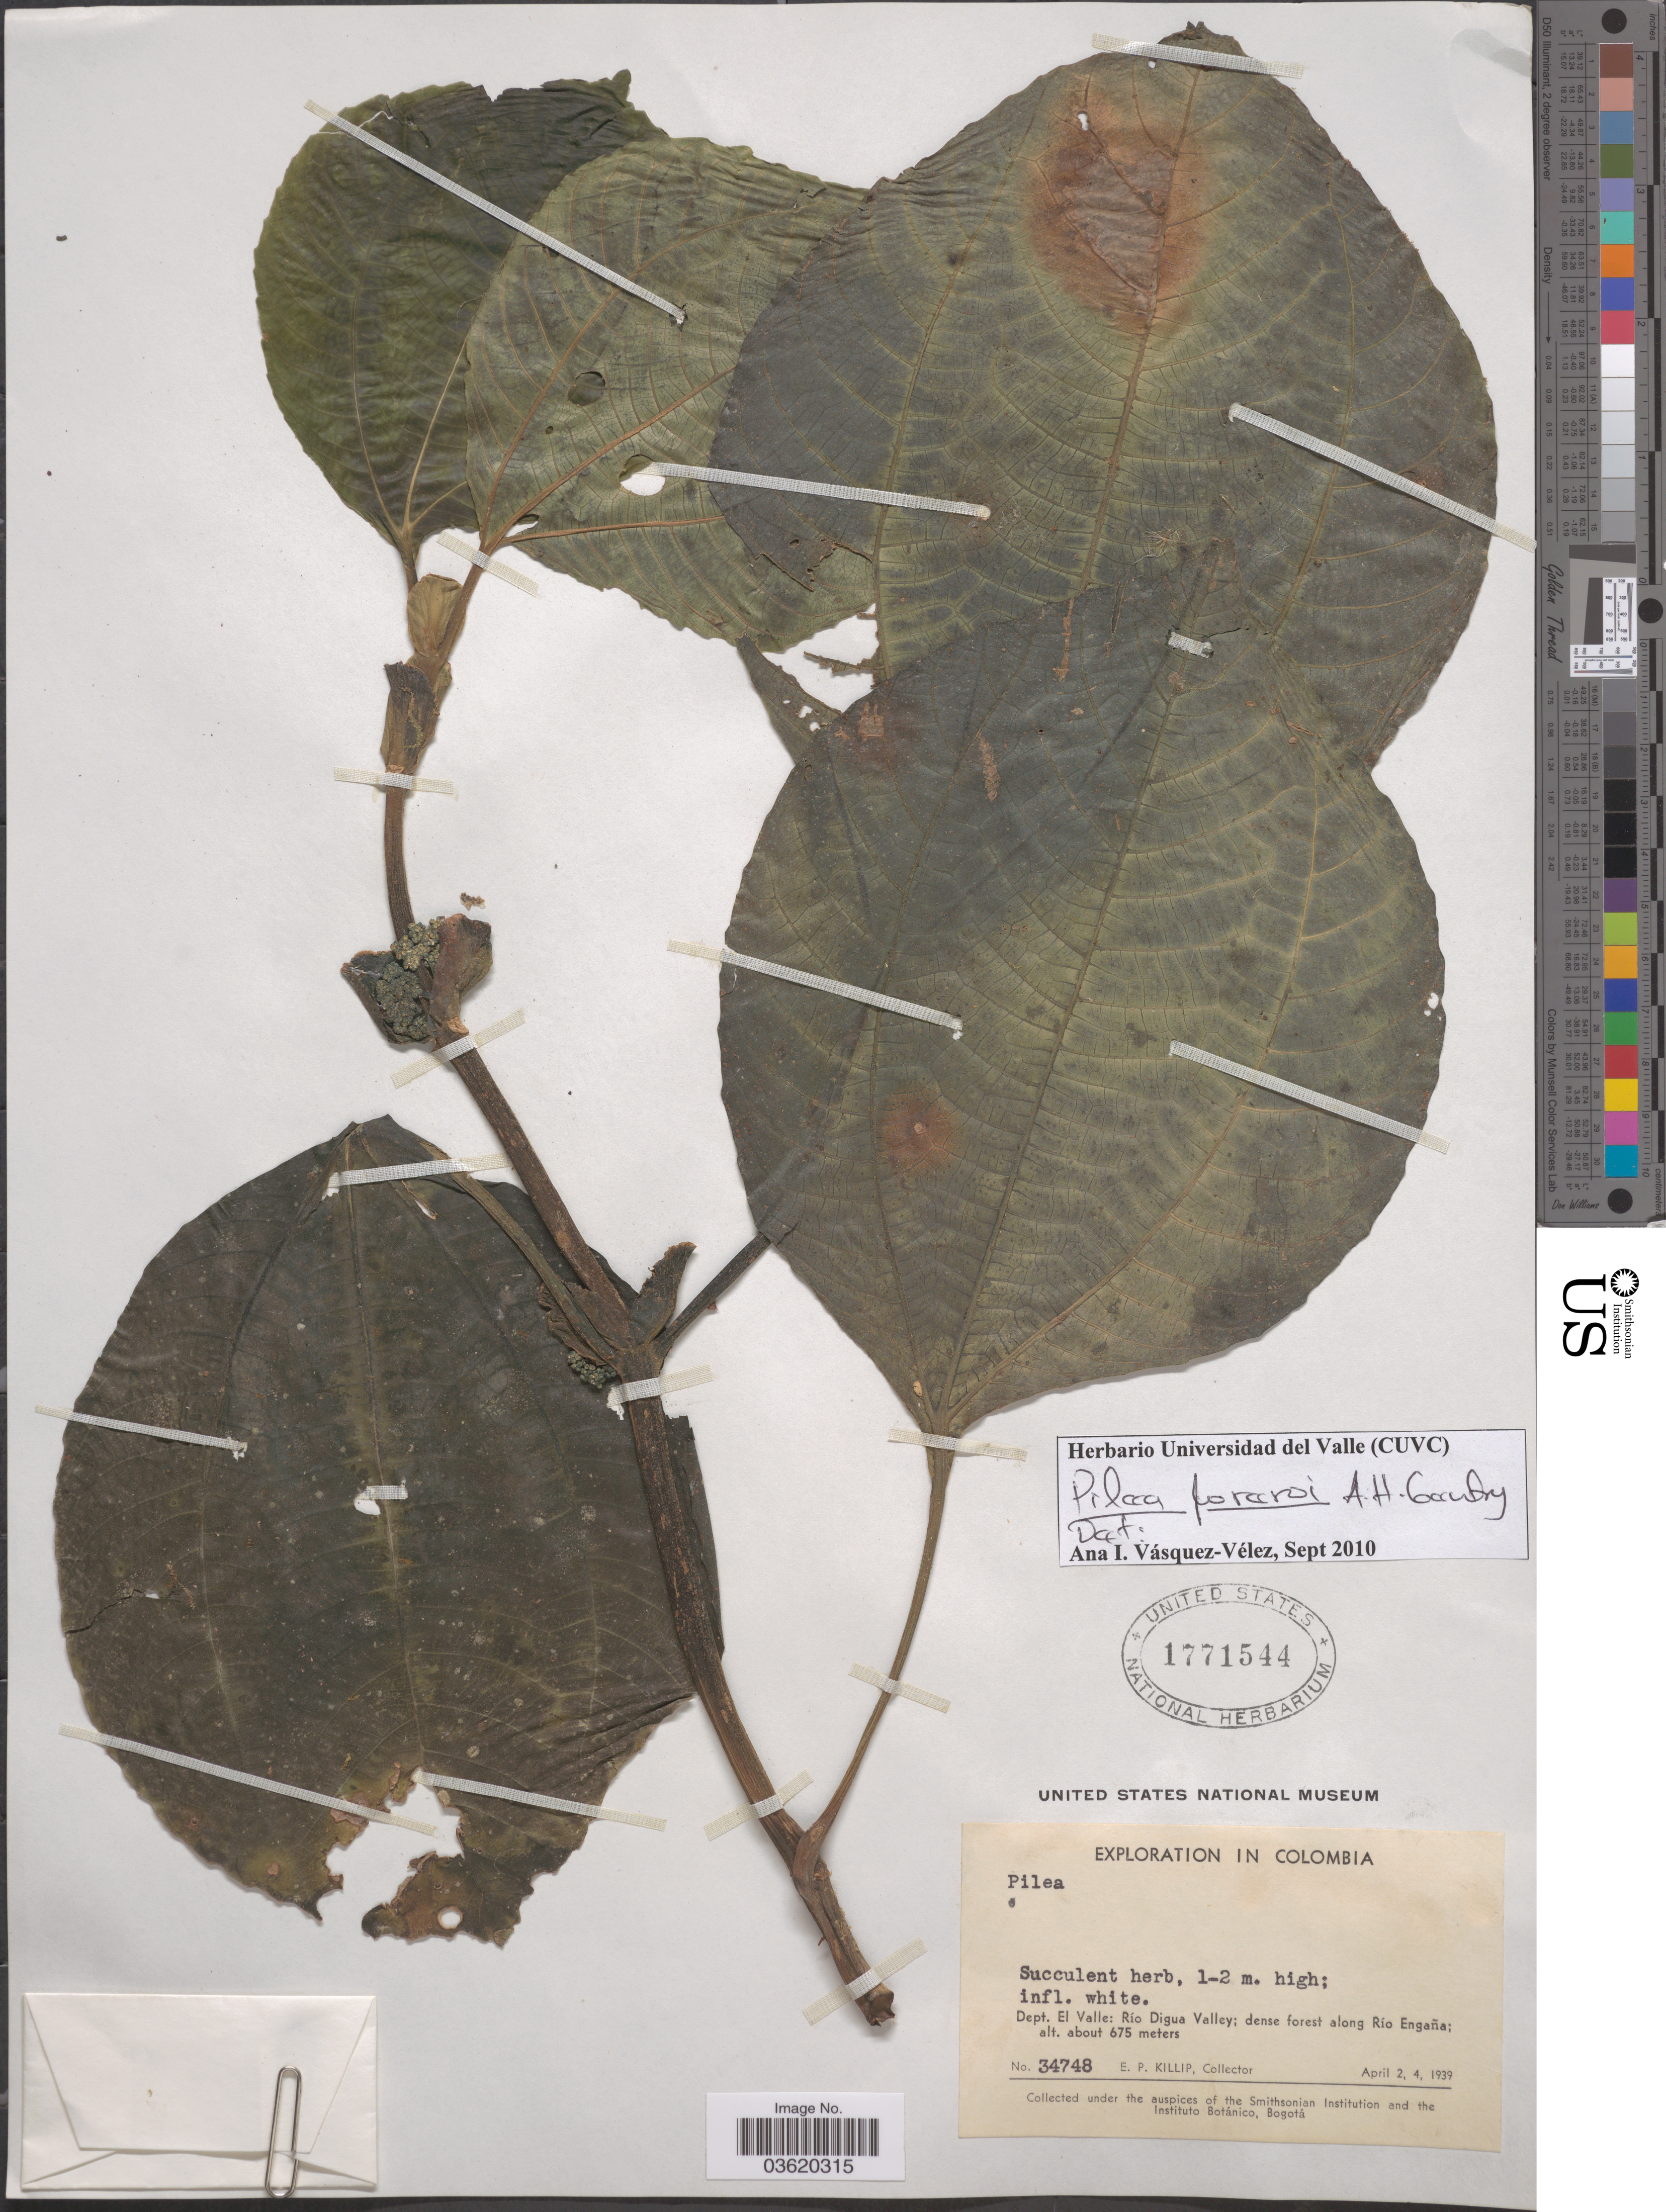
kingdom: Plantae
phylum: Tracheophyta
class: Magnoliopsida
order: Rosales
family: Urticaceae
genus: Pilea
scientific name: Pilea foreroi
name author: A.H. Gentry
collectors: E. P. Killip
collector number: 34748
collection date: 1939-04-02/1939-04-04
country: Colombia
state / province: Valle del Cauca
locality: Dept. El Valle: Río Digua Valley; dense forest along Río Engaña.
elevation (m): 675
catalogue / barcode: US 1771544